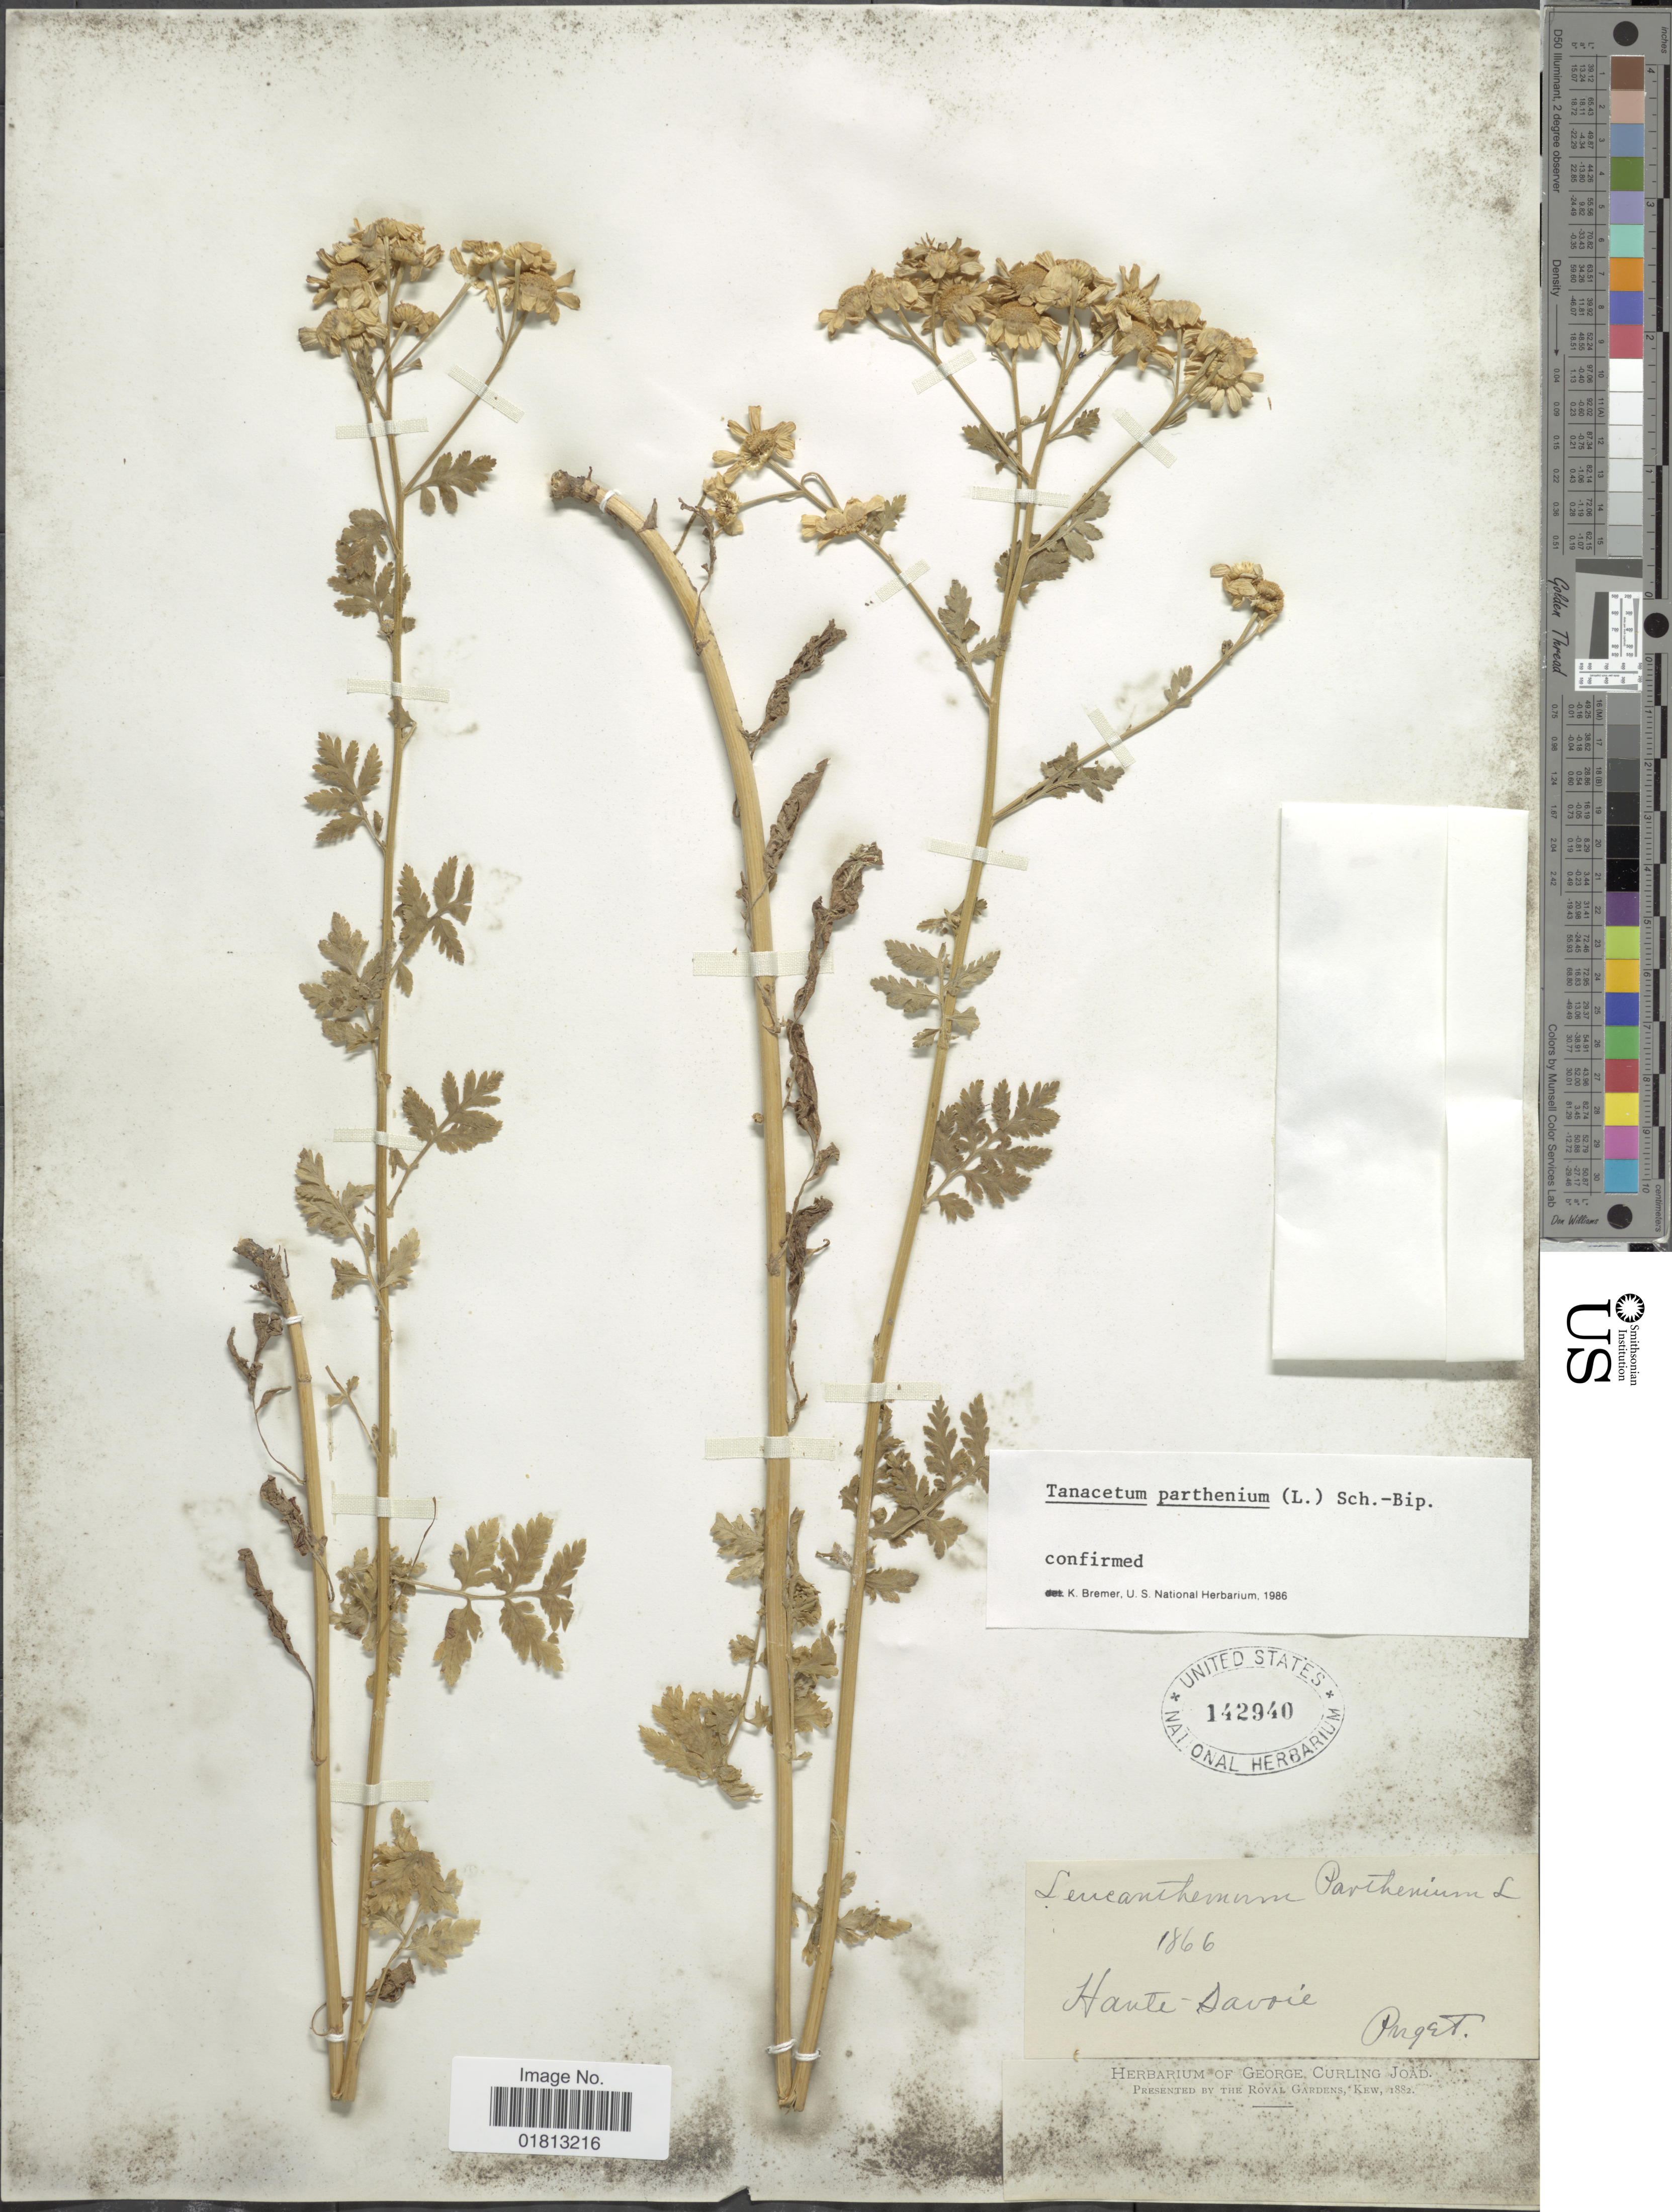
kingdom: Plantae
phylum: Tracheophyta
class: Magnoliopsida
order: Asterales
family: Asteraceae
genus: Tanacetum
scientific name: Tanacetum parthenium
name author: (L.) Sch. Bip.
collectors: -. Puget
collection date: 1866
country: France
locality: Haute-Savoie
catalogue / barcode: US 142940